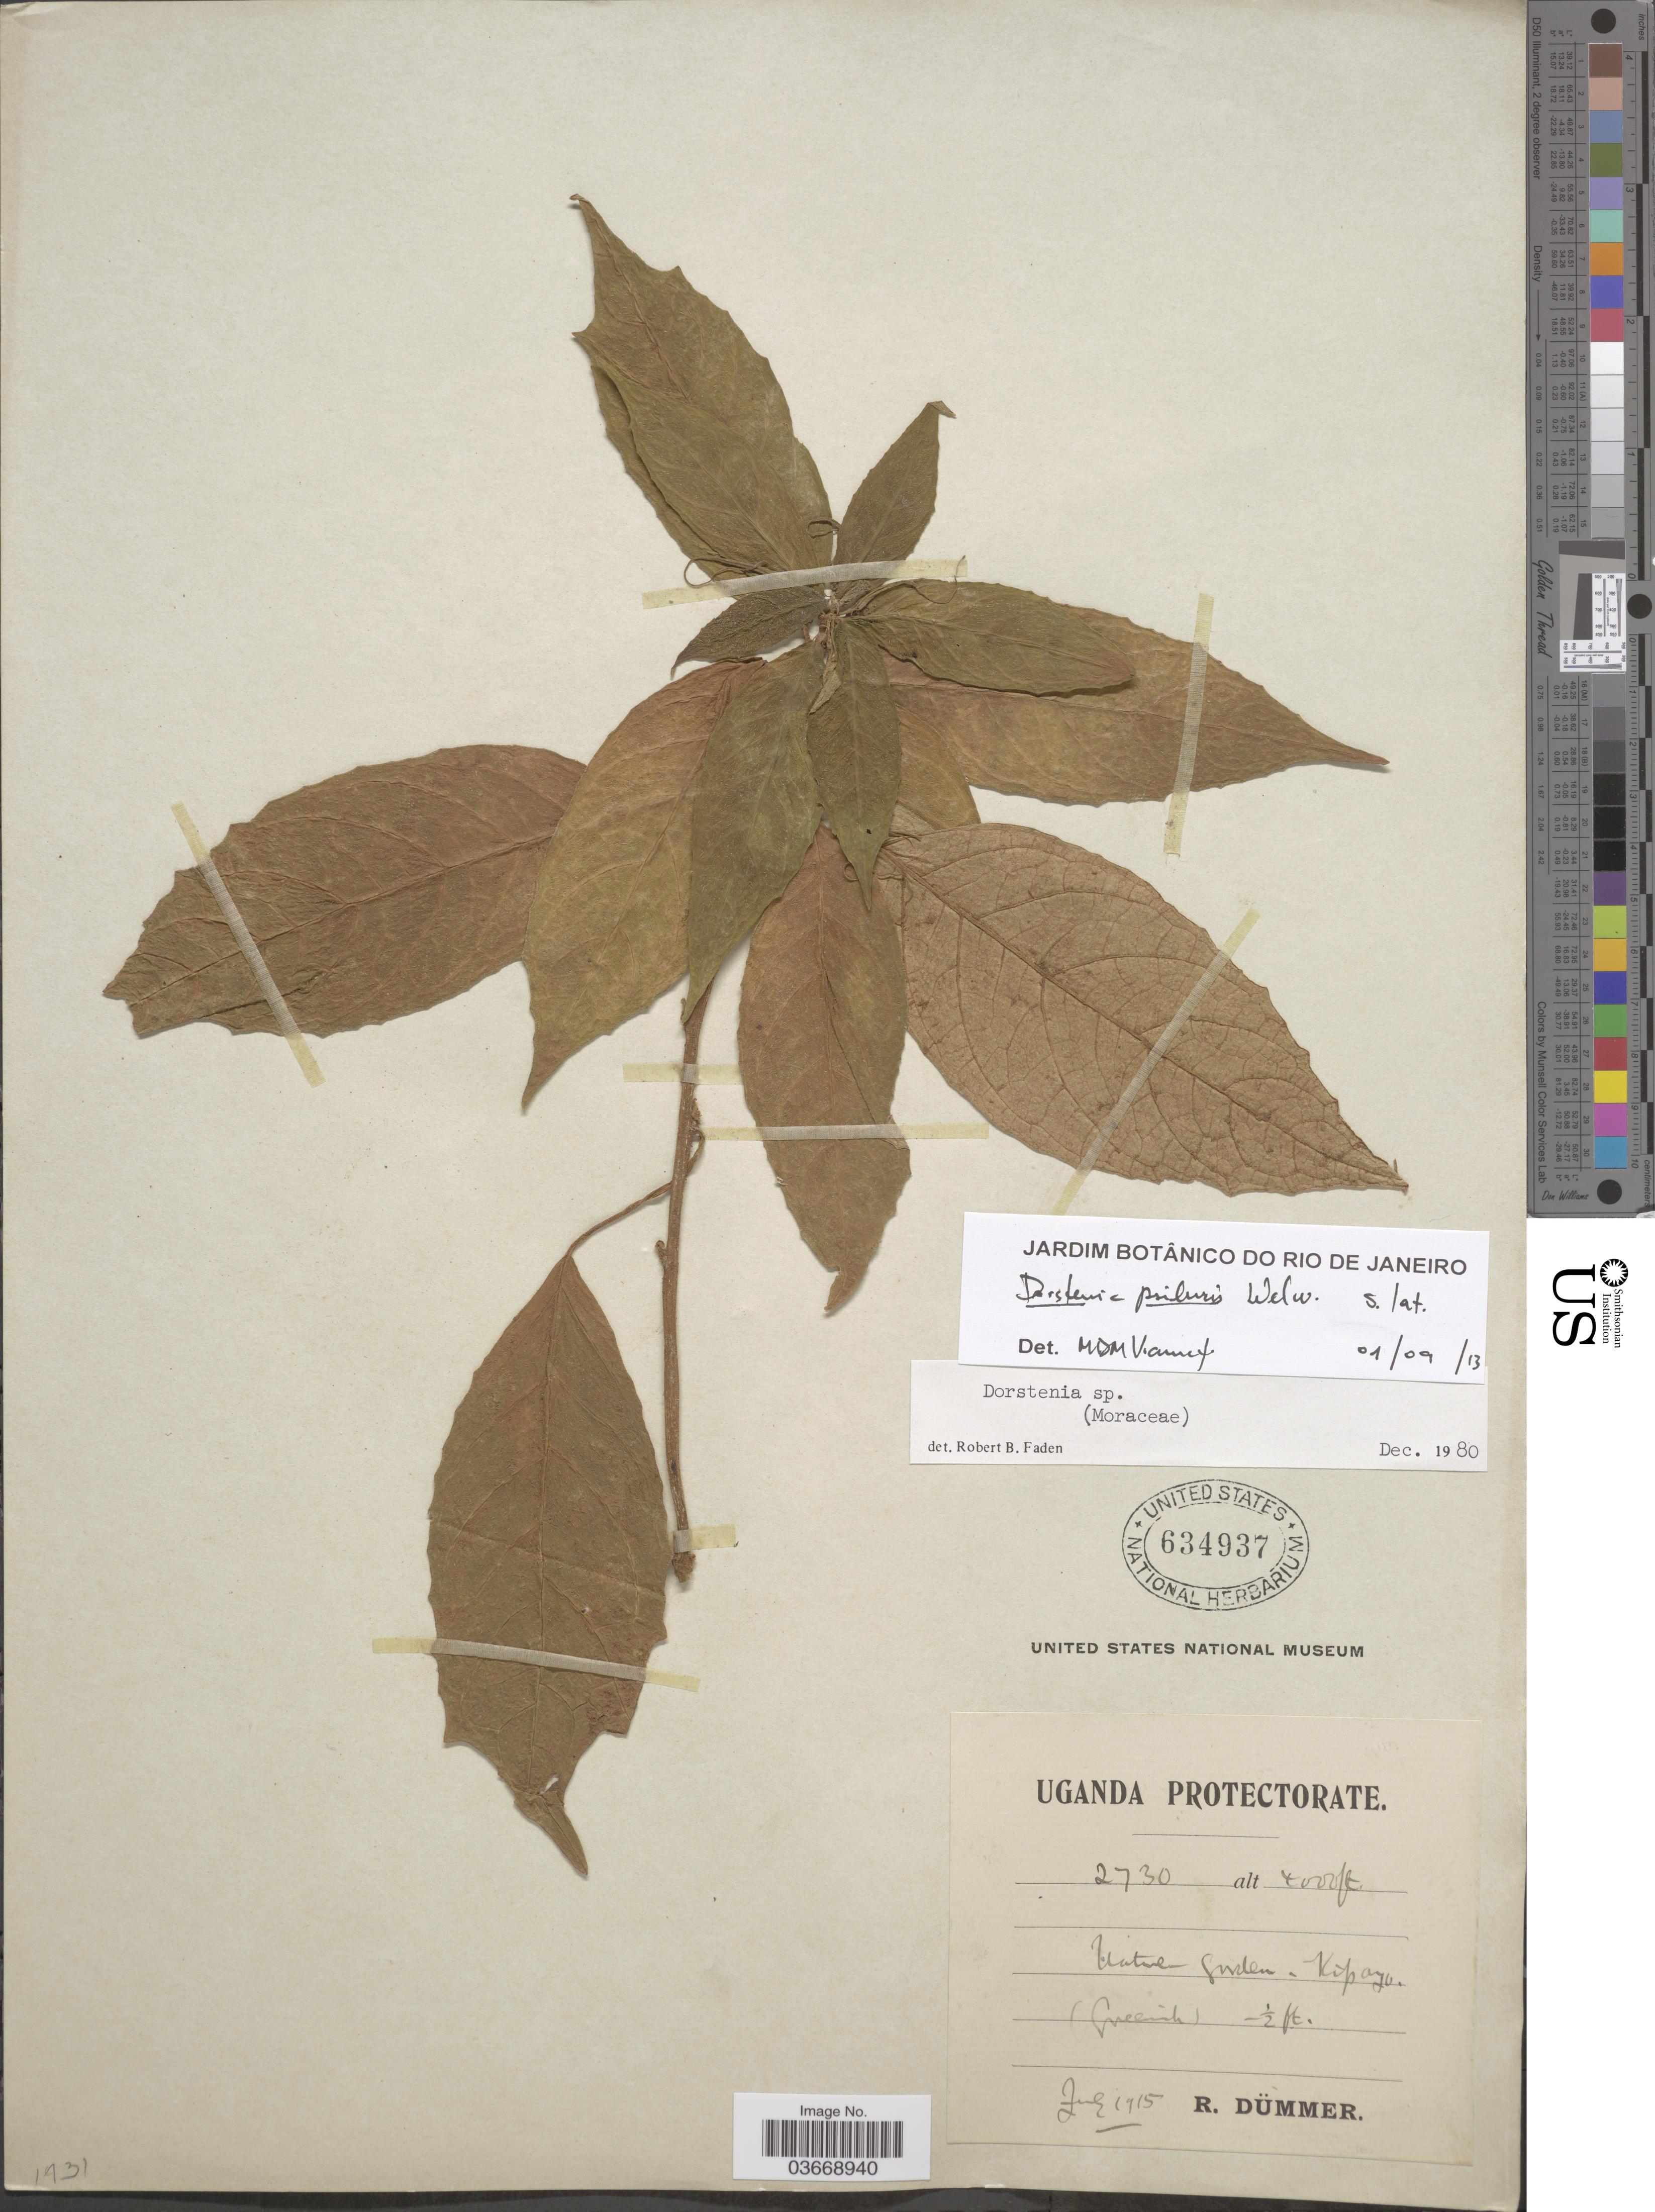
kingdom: Plantae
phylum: Tracheophyta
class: Magnoliopsida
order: Rosales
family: Moraceae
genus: Dorstenia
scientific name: Dorstenia psilurus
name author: Welw.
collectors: R. A. Dümmer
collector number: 2730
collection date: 1915-07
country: Uganda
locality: Uganda Protectorate. Native garden. Kipayo*.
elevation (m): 1219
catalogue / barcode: US 634937